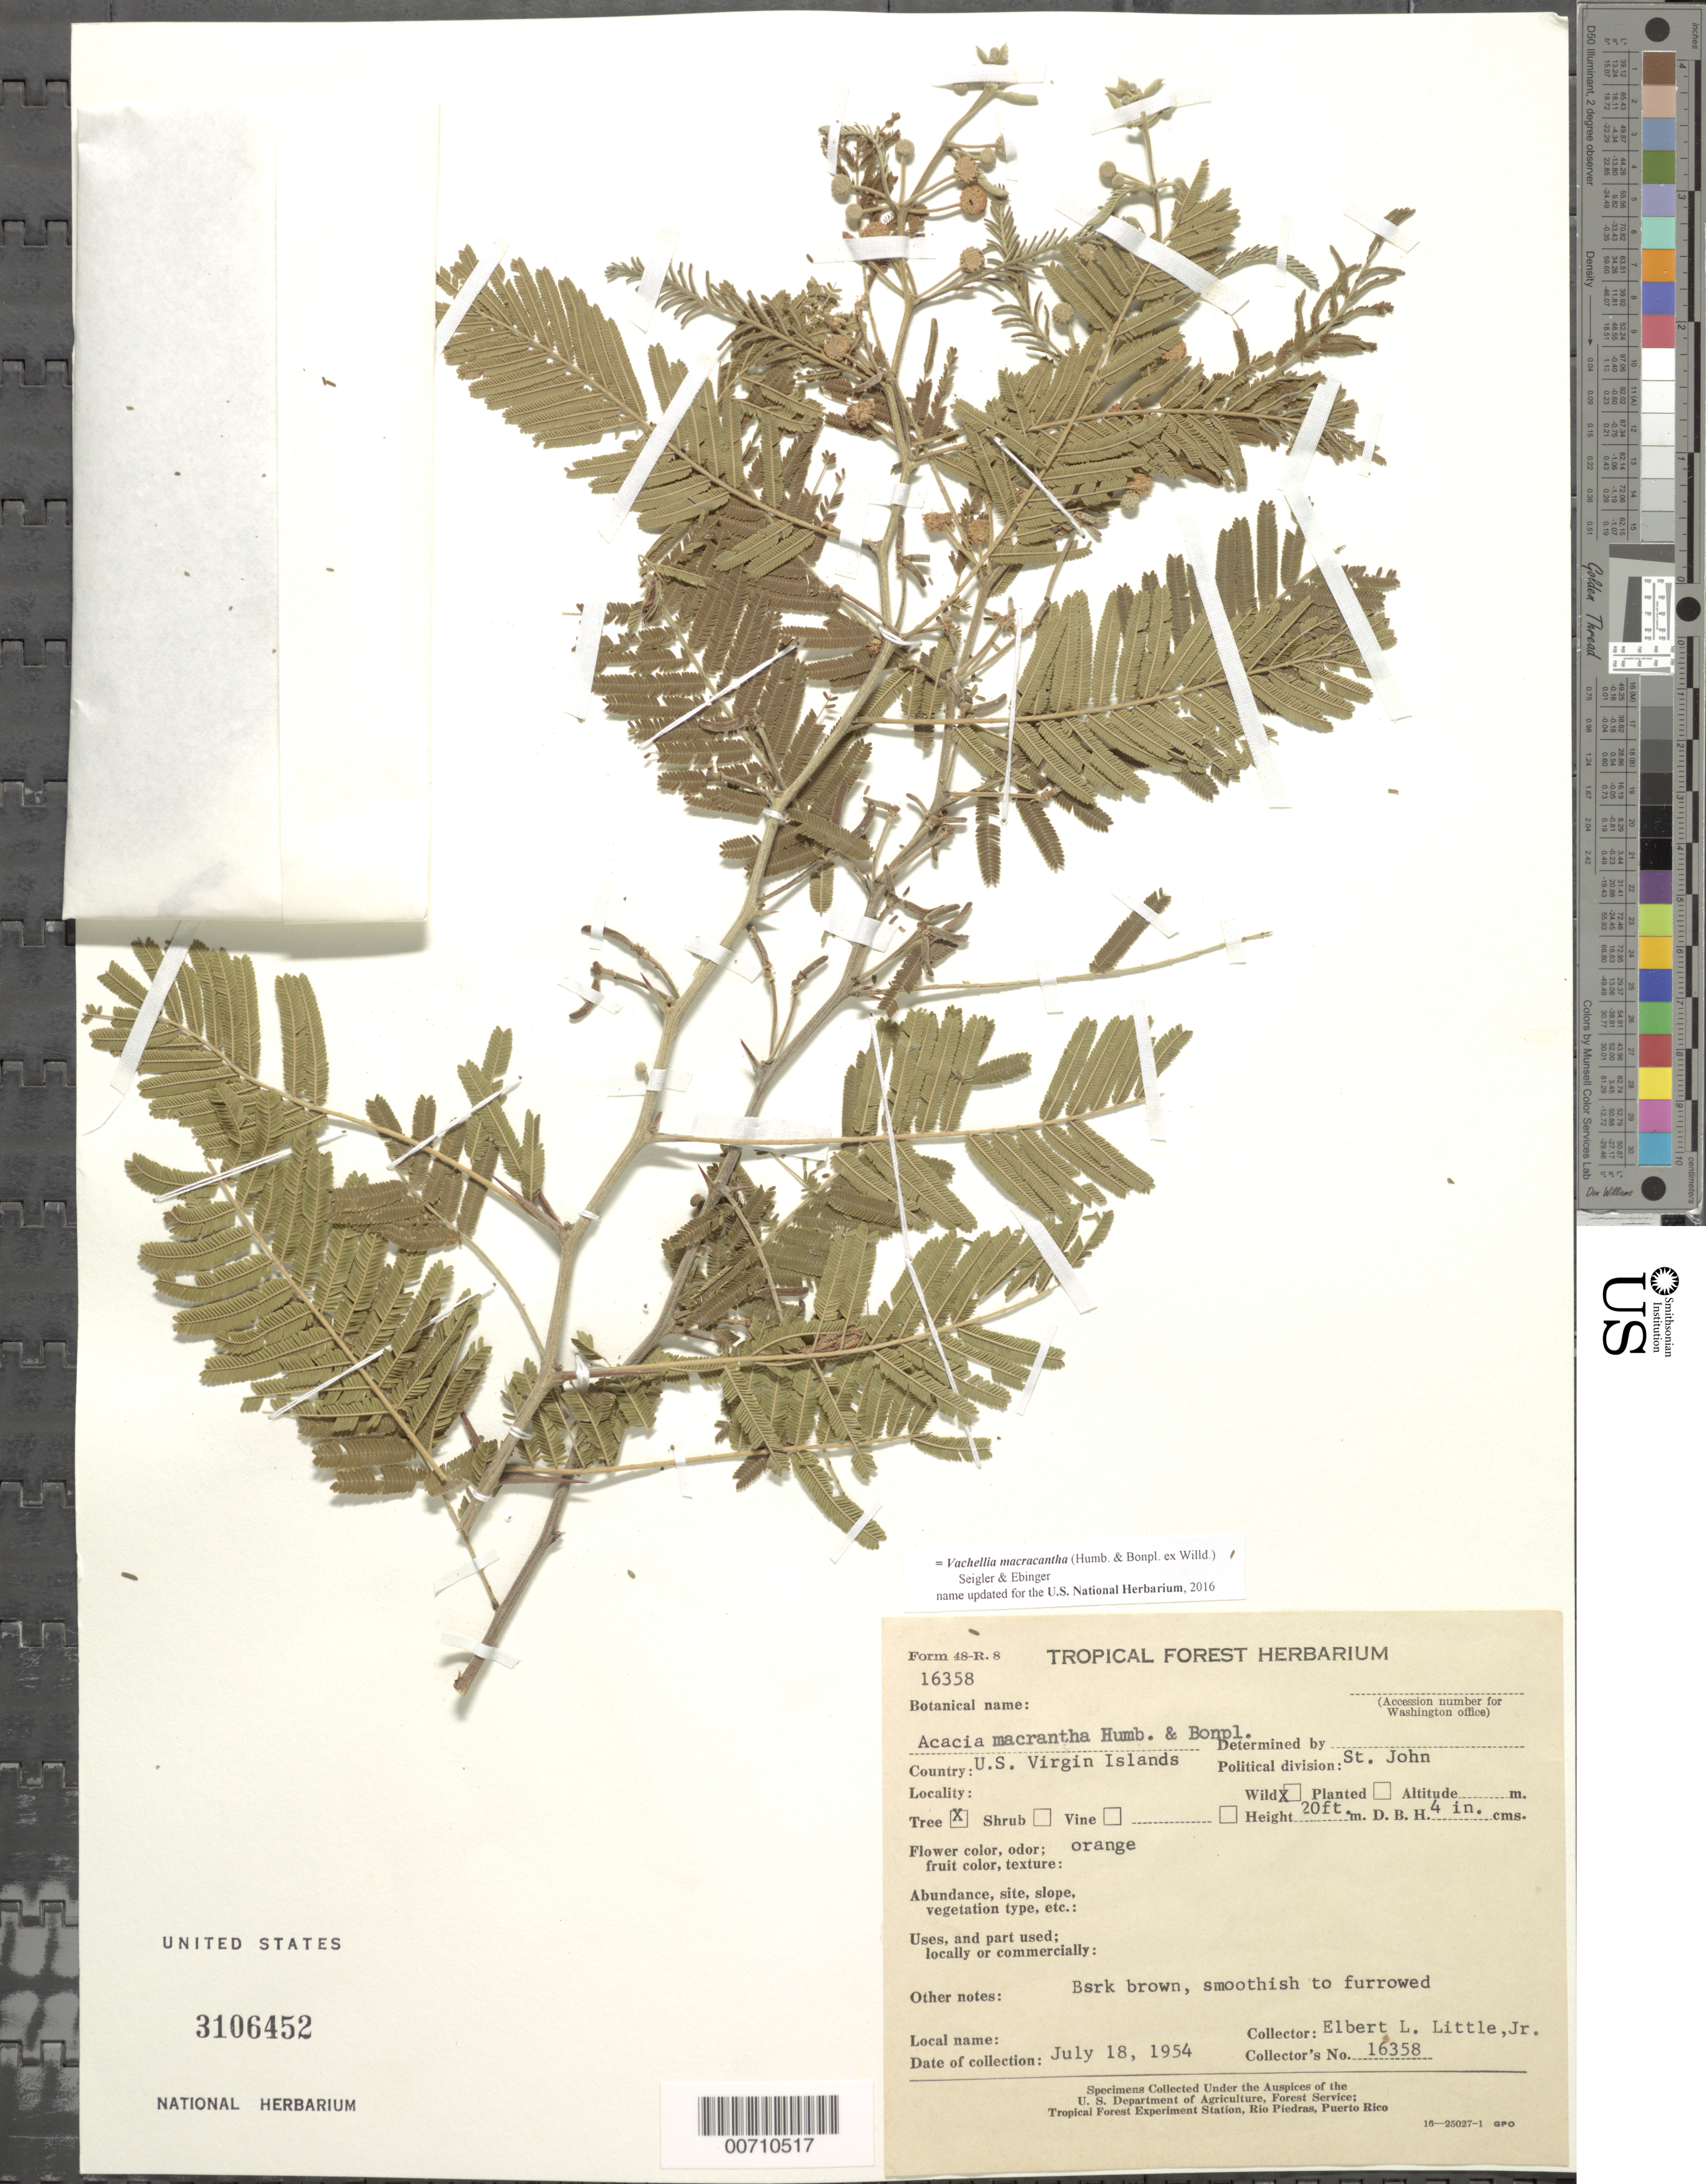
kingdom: Plantae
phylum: Tracheophyta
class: Magnoliopsida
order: Fabales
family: Fabaceae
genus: Vachellia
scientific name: Vachellia macracantha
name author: (Humb. & Bonpl. ex Willd.) Seigler & Ebinger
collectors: E. L. Little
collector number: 16358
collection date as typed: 18 Jul 1954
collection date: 1954-07-18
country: U.S. Virgin Islands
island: St. John Island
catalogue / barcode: US 3106452